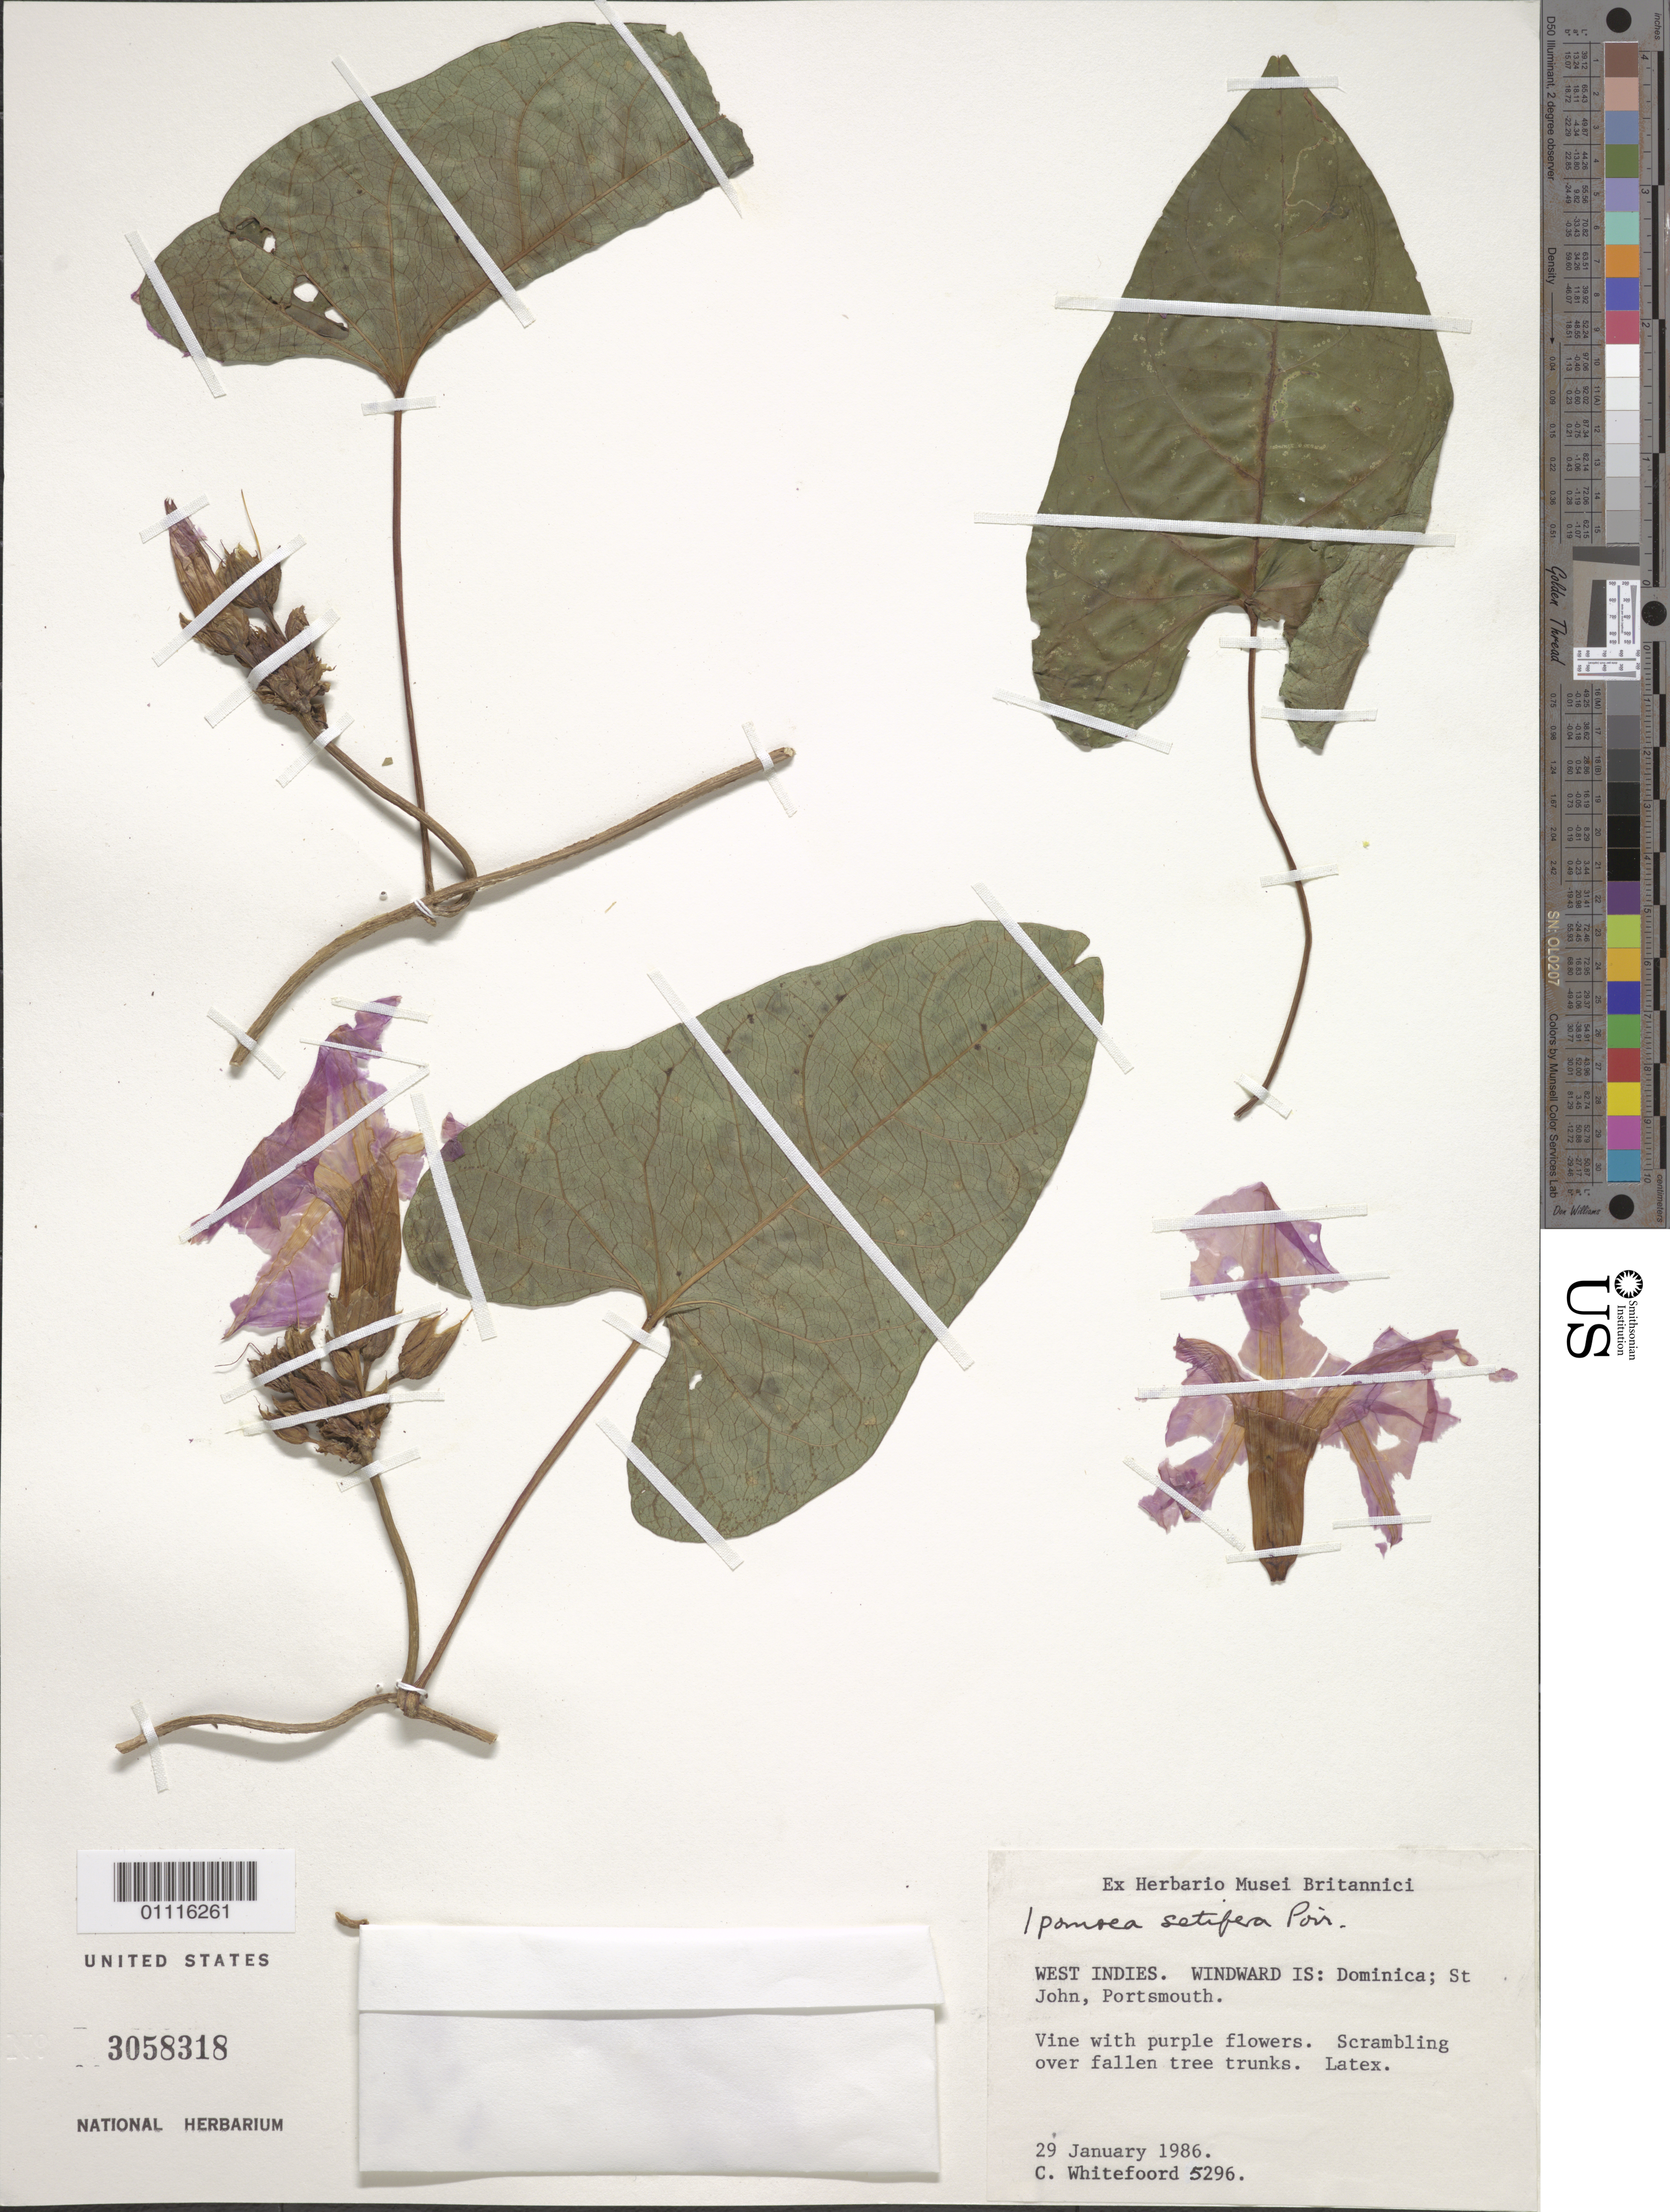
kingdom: Plantae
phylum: Tracheophyta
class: Magnoliopsida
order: Solanales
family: Convolvulaceae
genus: Ipomoea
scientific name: Ipomoea setifera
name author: Poir.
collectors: C. Whitefoord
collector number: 5296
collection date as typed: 29 Jan 1986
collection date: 1986-01-29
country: Dominica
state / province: St. John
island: Dominica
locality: Portsmouth. Scrambling over fallen tree trunks.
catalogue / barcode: US 3058318